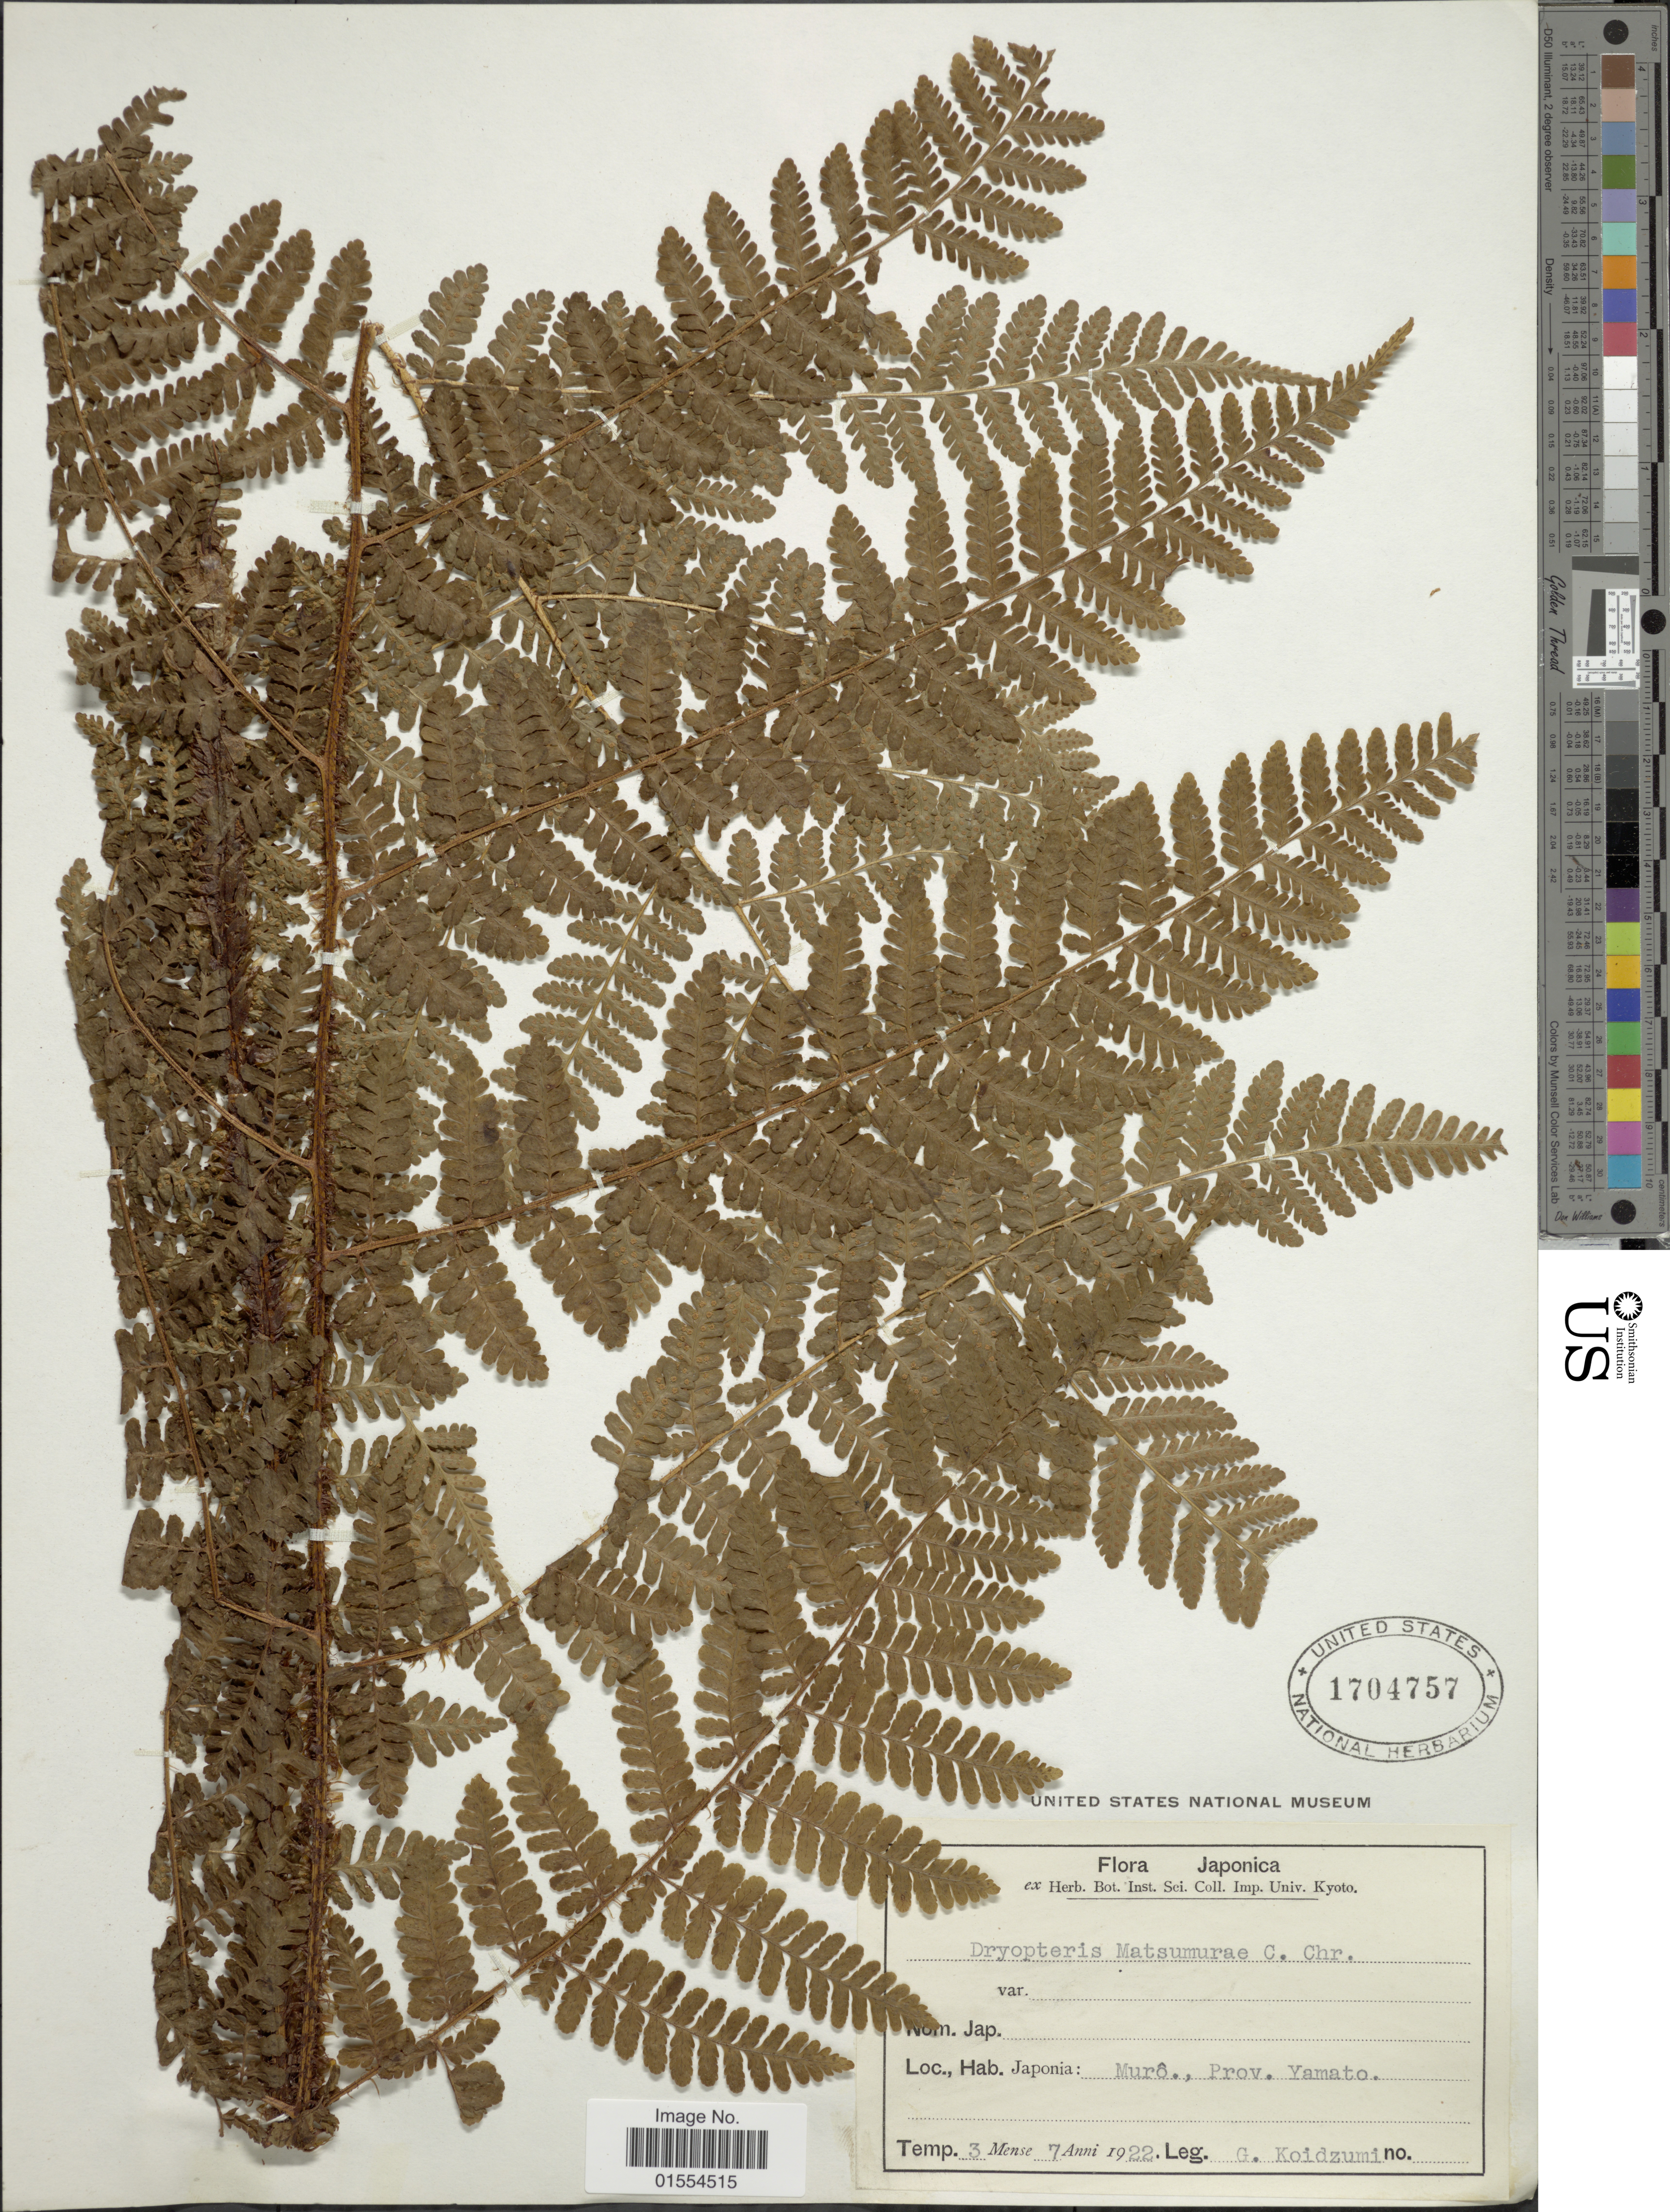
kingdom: Plantae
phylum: Tracheophyta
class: Polypodiopsida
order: Polypodiales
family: Dryopteridaceae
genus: Dryopteris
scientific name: Dryopteris maximowicziana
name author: (Miq.) C. Chr.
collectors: G. Koidzumi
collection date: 1922-07-03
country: Japan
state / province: Nara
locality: Japonia: Muro., Prov. Yamato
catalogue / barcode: US 1704757